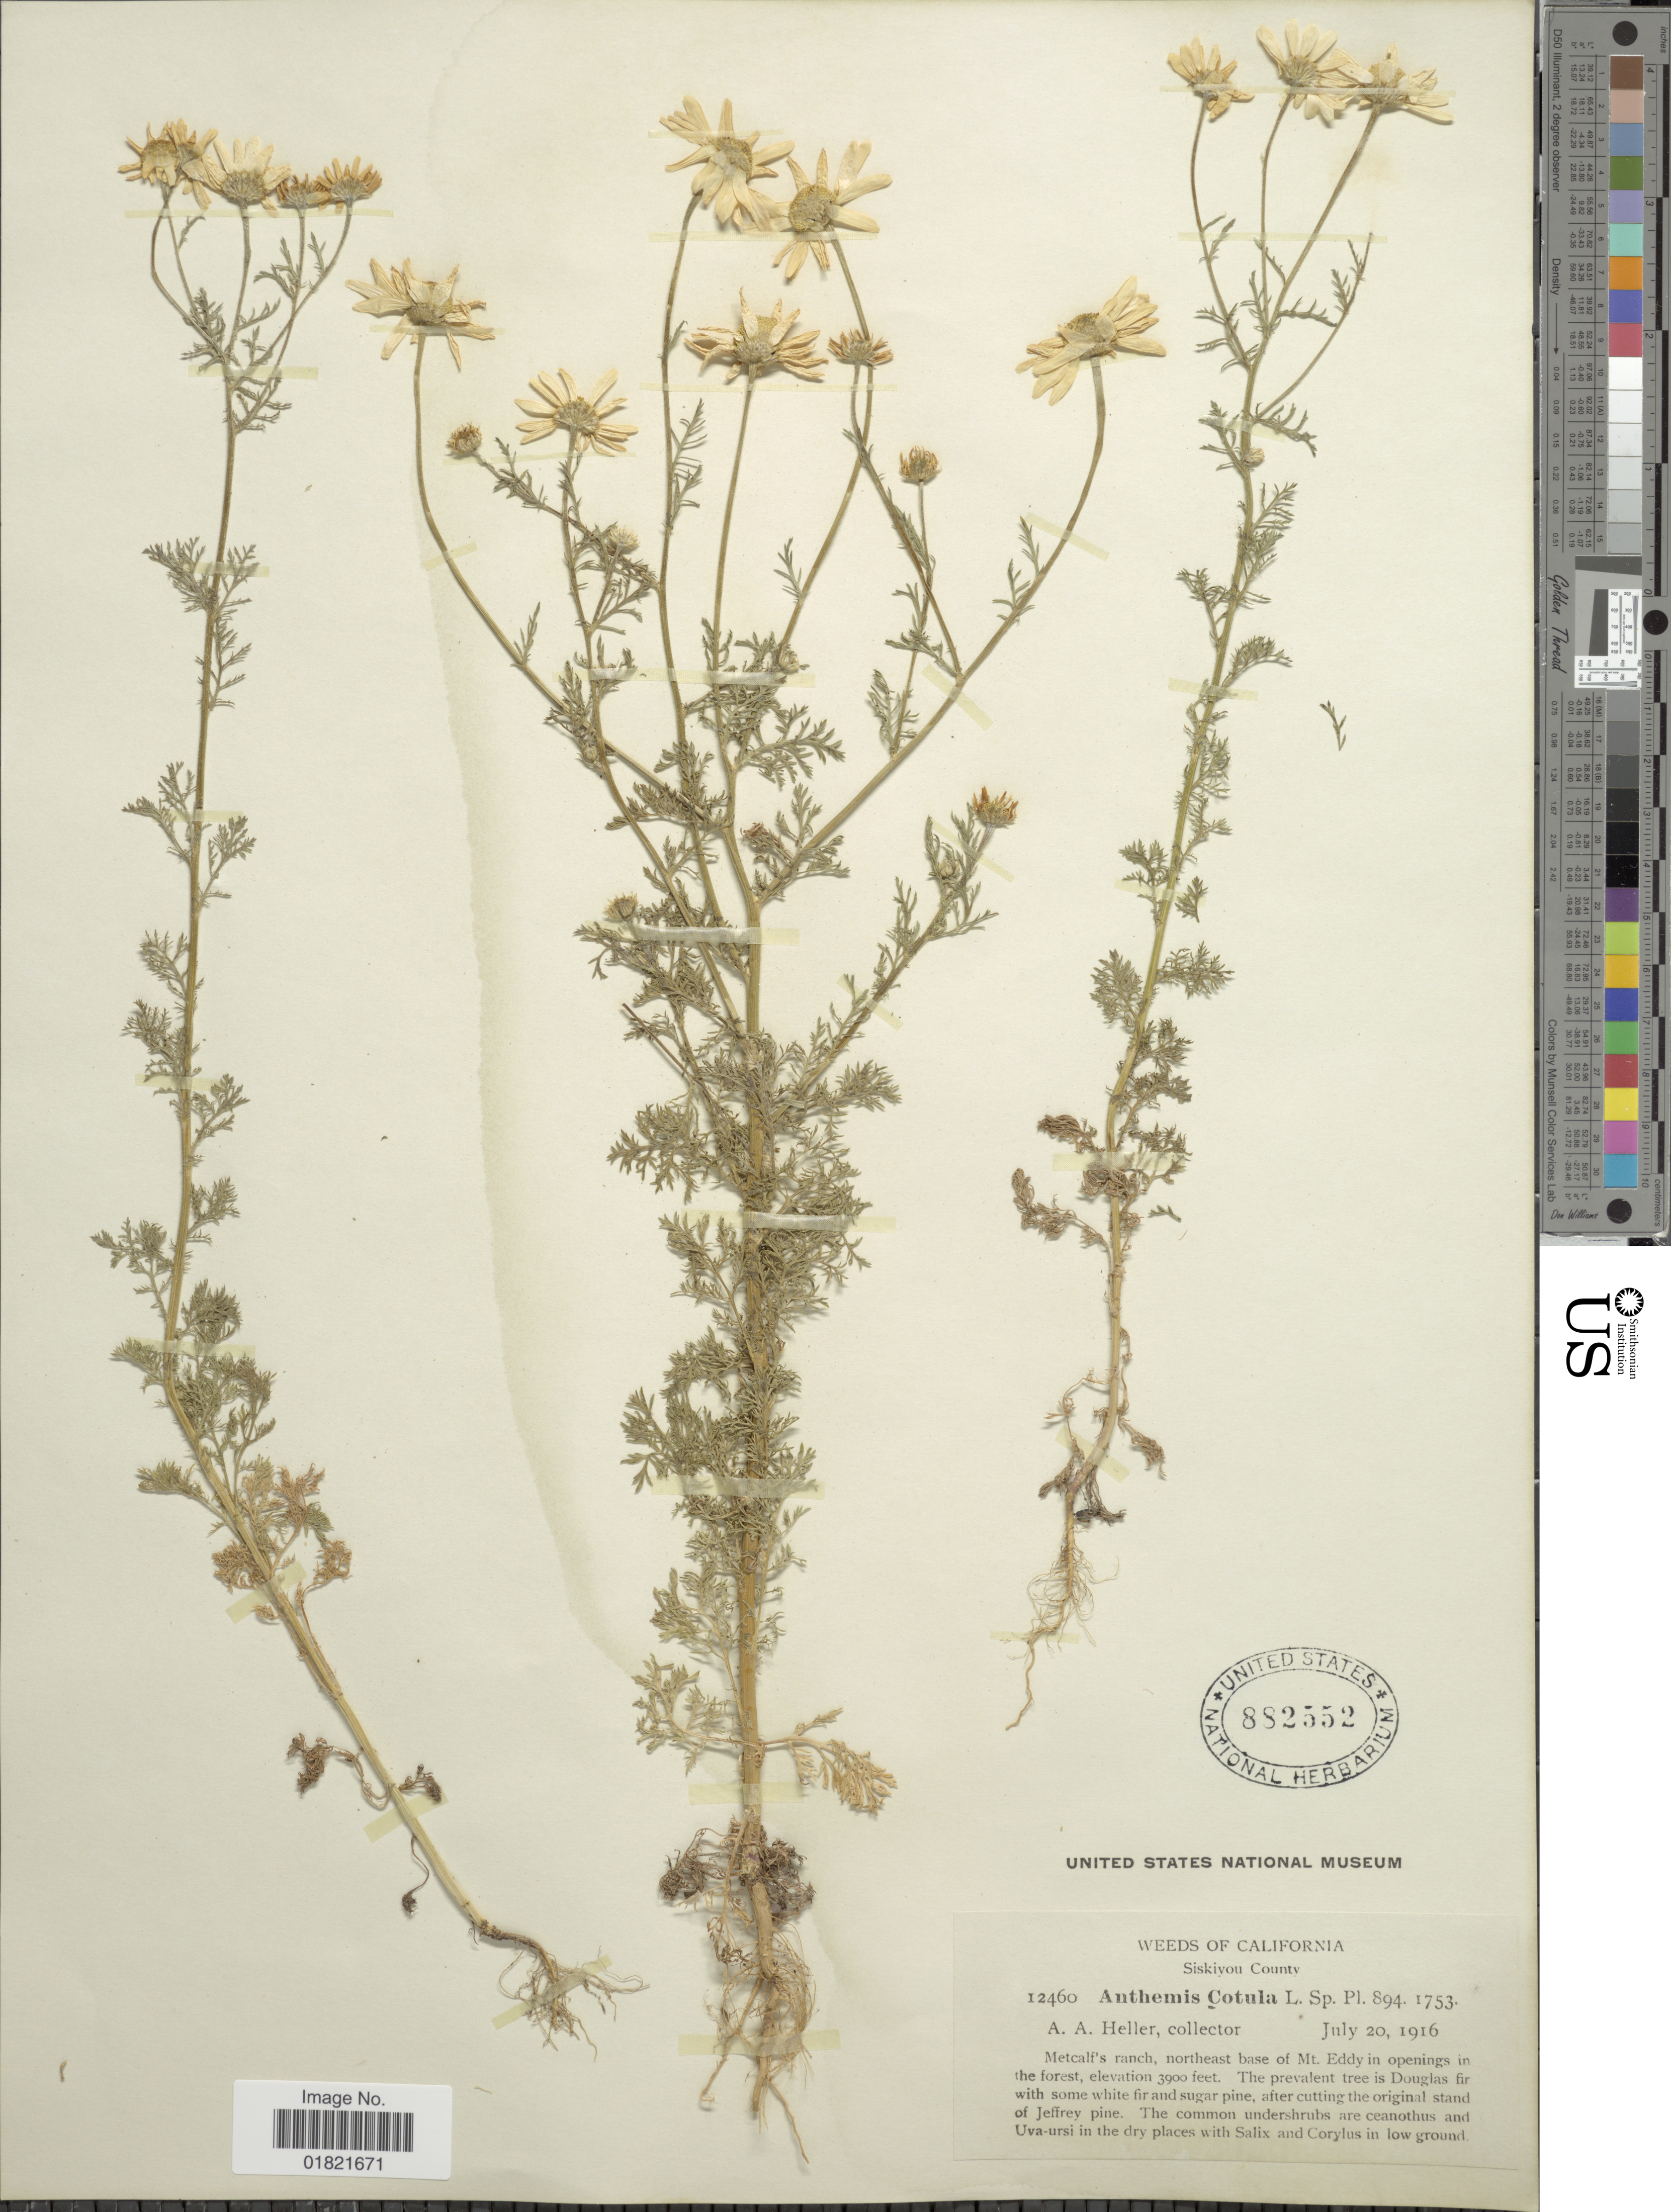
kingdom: Plantae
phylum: Tracheophyta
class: Magnoliopsida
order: Asterales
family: Asteraceae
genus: Anthemis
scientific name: Anthemis cotula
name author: L.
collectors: A. A. Heller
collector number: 12460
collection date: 1916-07-20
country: United States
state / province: California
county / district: Siskiyou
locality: Siskiyou County, Metcalf's ranch, northeast base of Mt. Eddy in opening in the forest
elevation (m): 1189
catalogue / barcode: US 882552